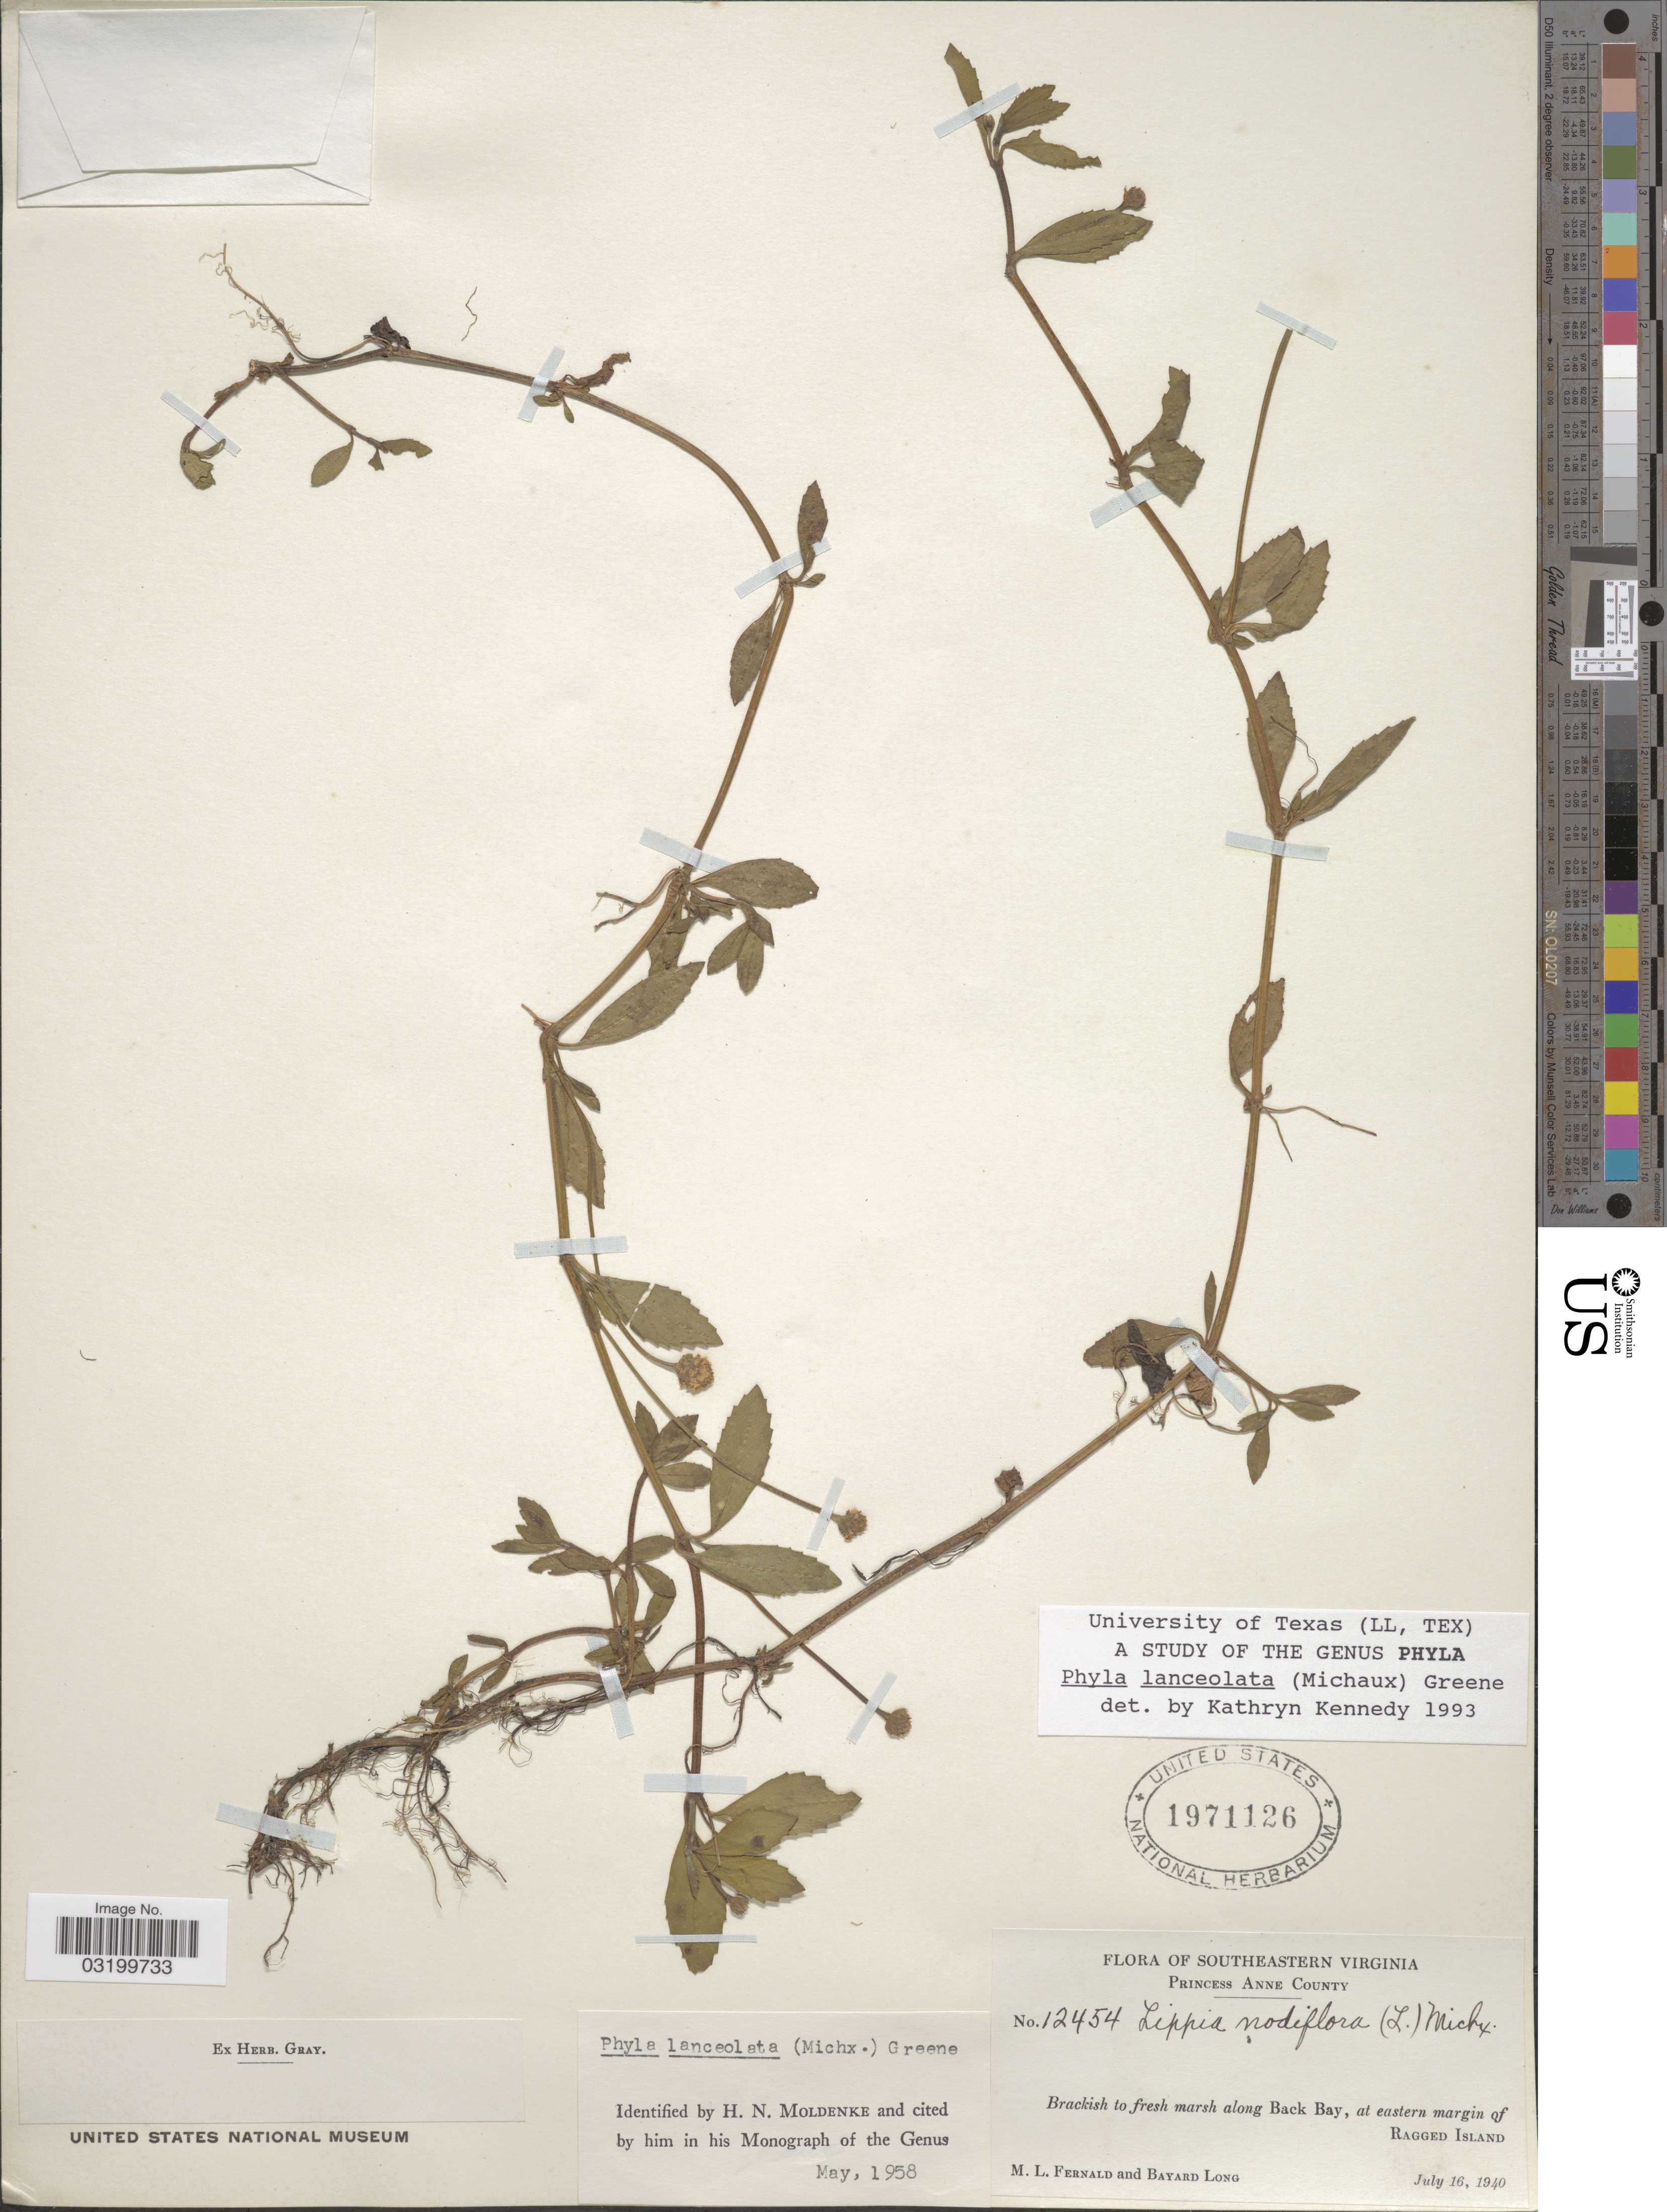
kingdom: Plantae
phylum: Tracheophyta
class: Magnoliopsida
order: Lamiales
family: Verbenaceae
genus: Phyla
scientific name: Phyla lanceolata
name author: (Michx.) Greene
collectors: M. L. Fernald & B. H. Long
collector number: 12454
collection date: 1940-07-16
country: United States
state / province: Virginia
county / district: City of Virginia Beach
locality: Southeastern Virginia. Princess Anne County. Brackish to fresh along Back Bay, at eastern margin of Ragged Island.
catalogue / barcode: US 1971126